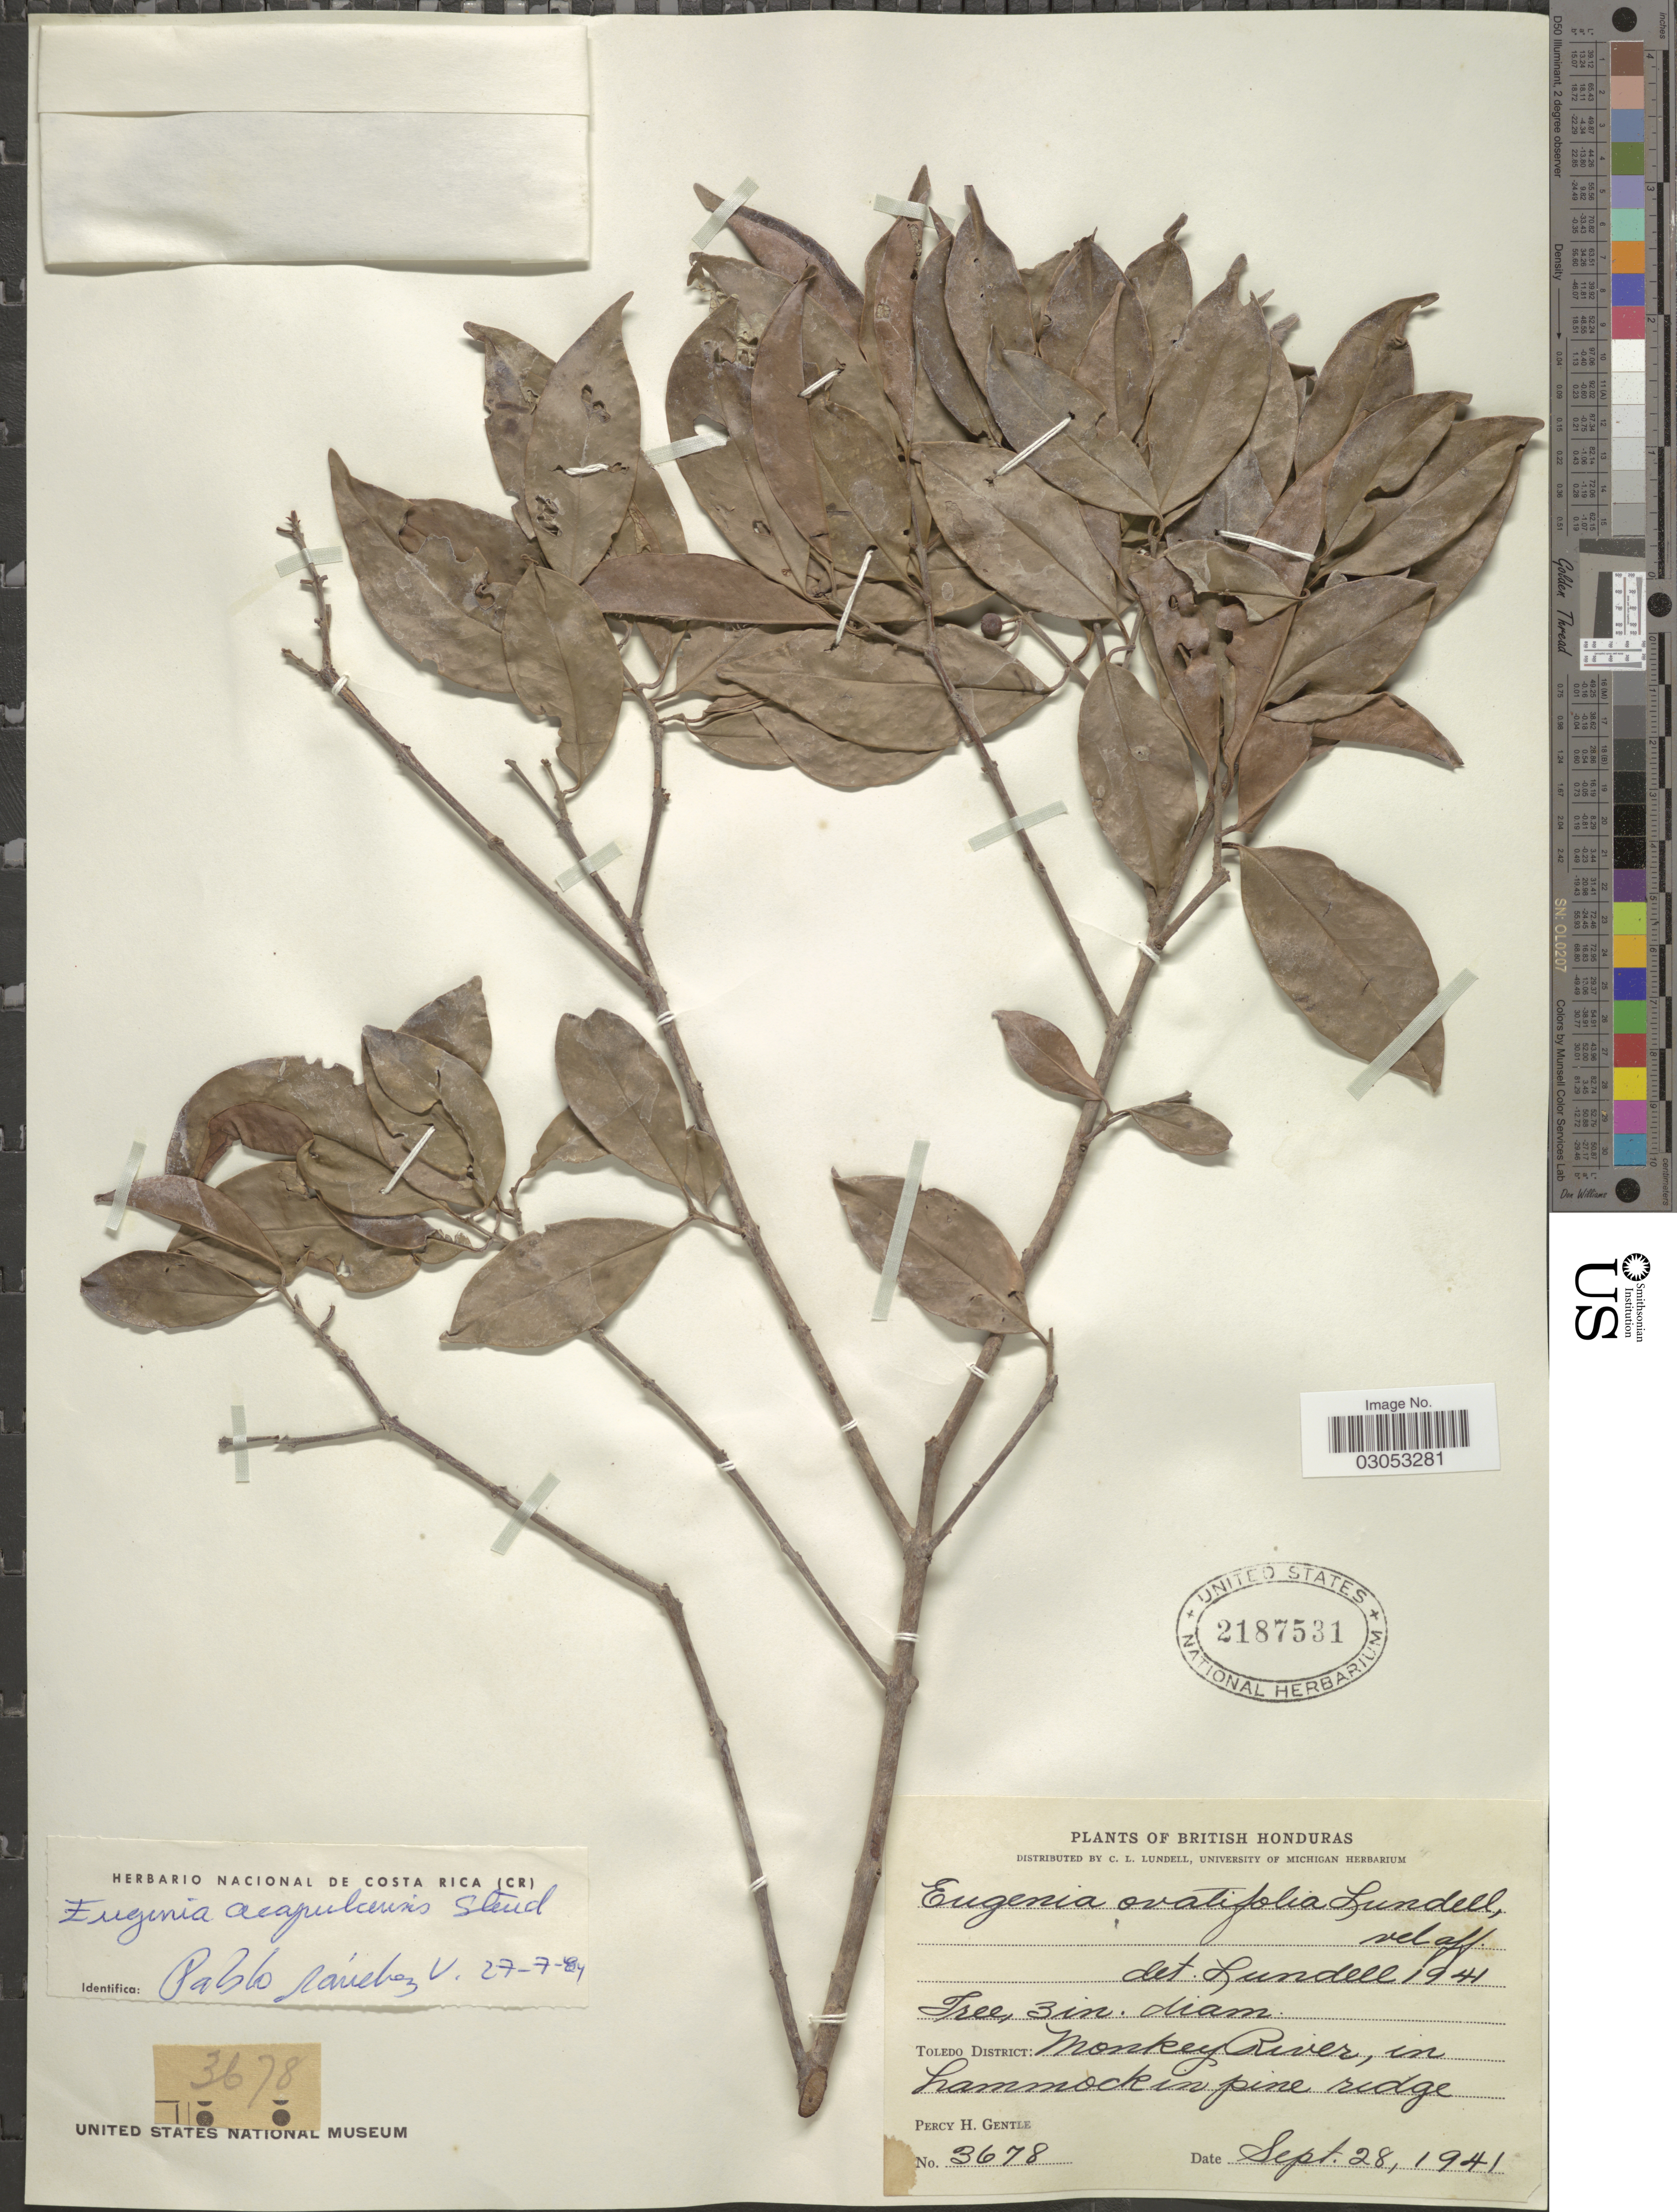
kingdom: Plantae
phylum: Tracheophyta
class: Magnoliopsida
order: Myrtales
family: Myrtaceae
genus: Eugenia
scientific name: Eugenia acapulcensis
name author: Steud.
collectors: P. H. Gentle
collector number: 3678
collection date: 1941-09-28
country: Belize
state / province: Toledo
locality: British Honduras, Toledo District: Monkey River, in hammock in pine ridge.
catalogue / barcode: US 2187531